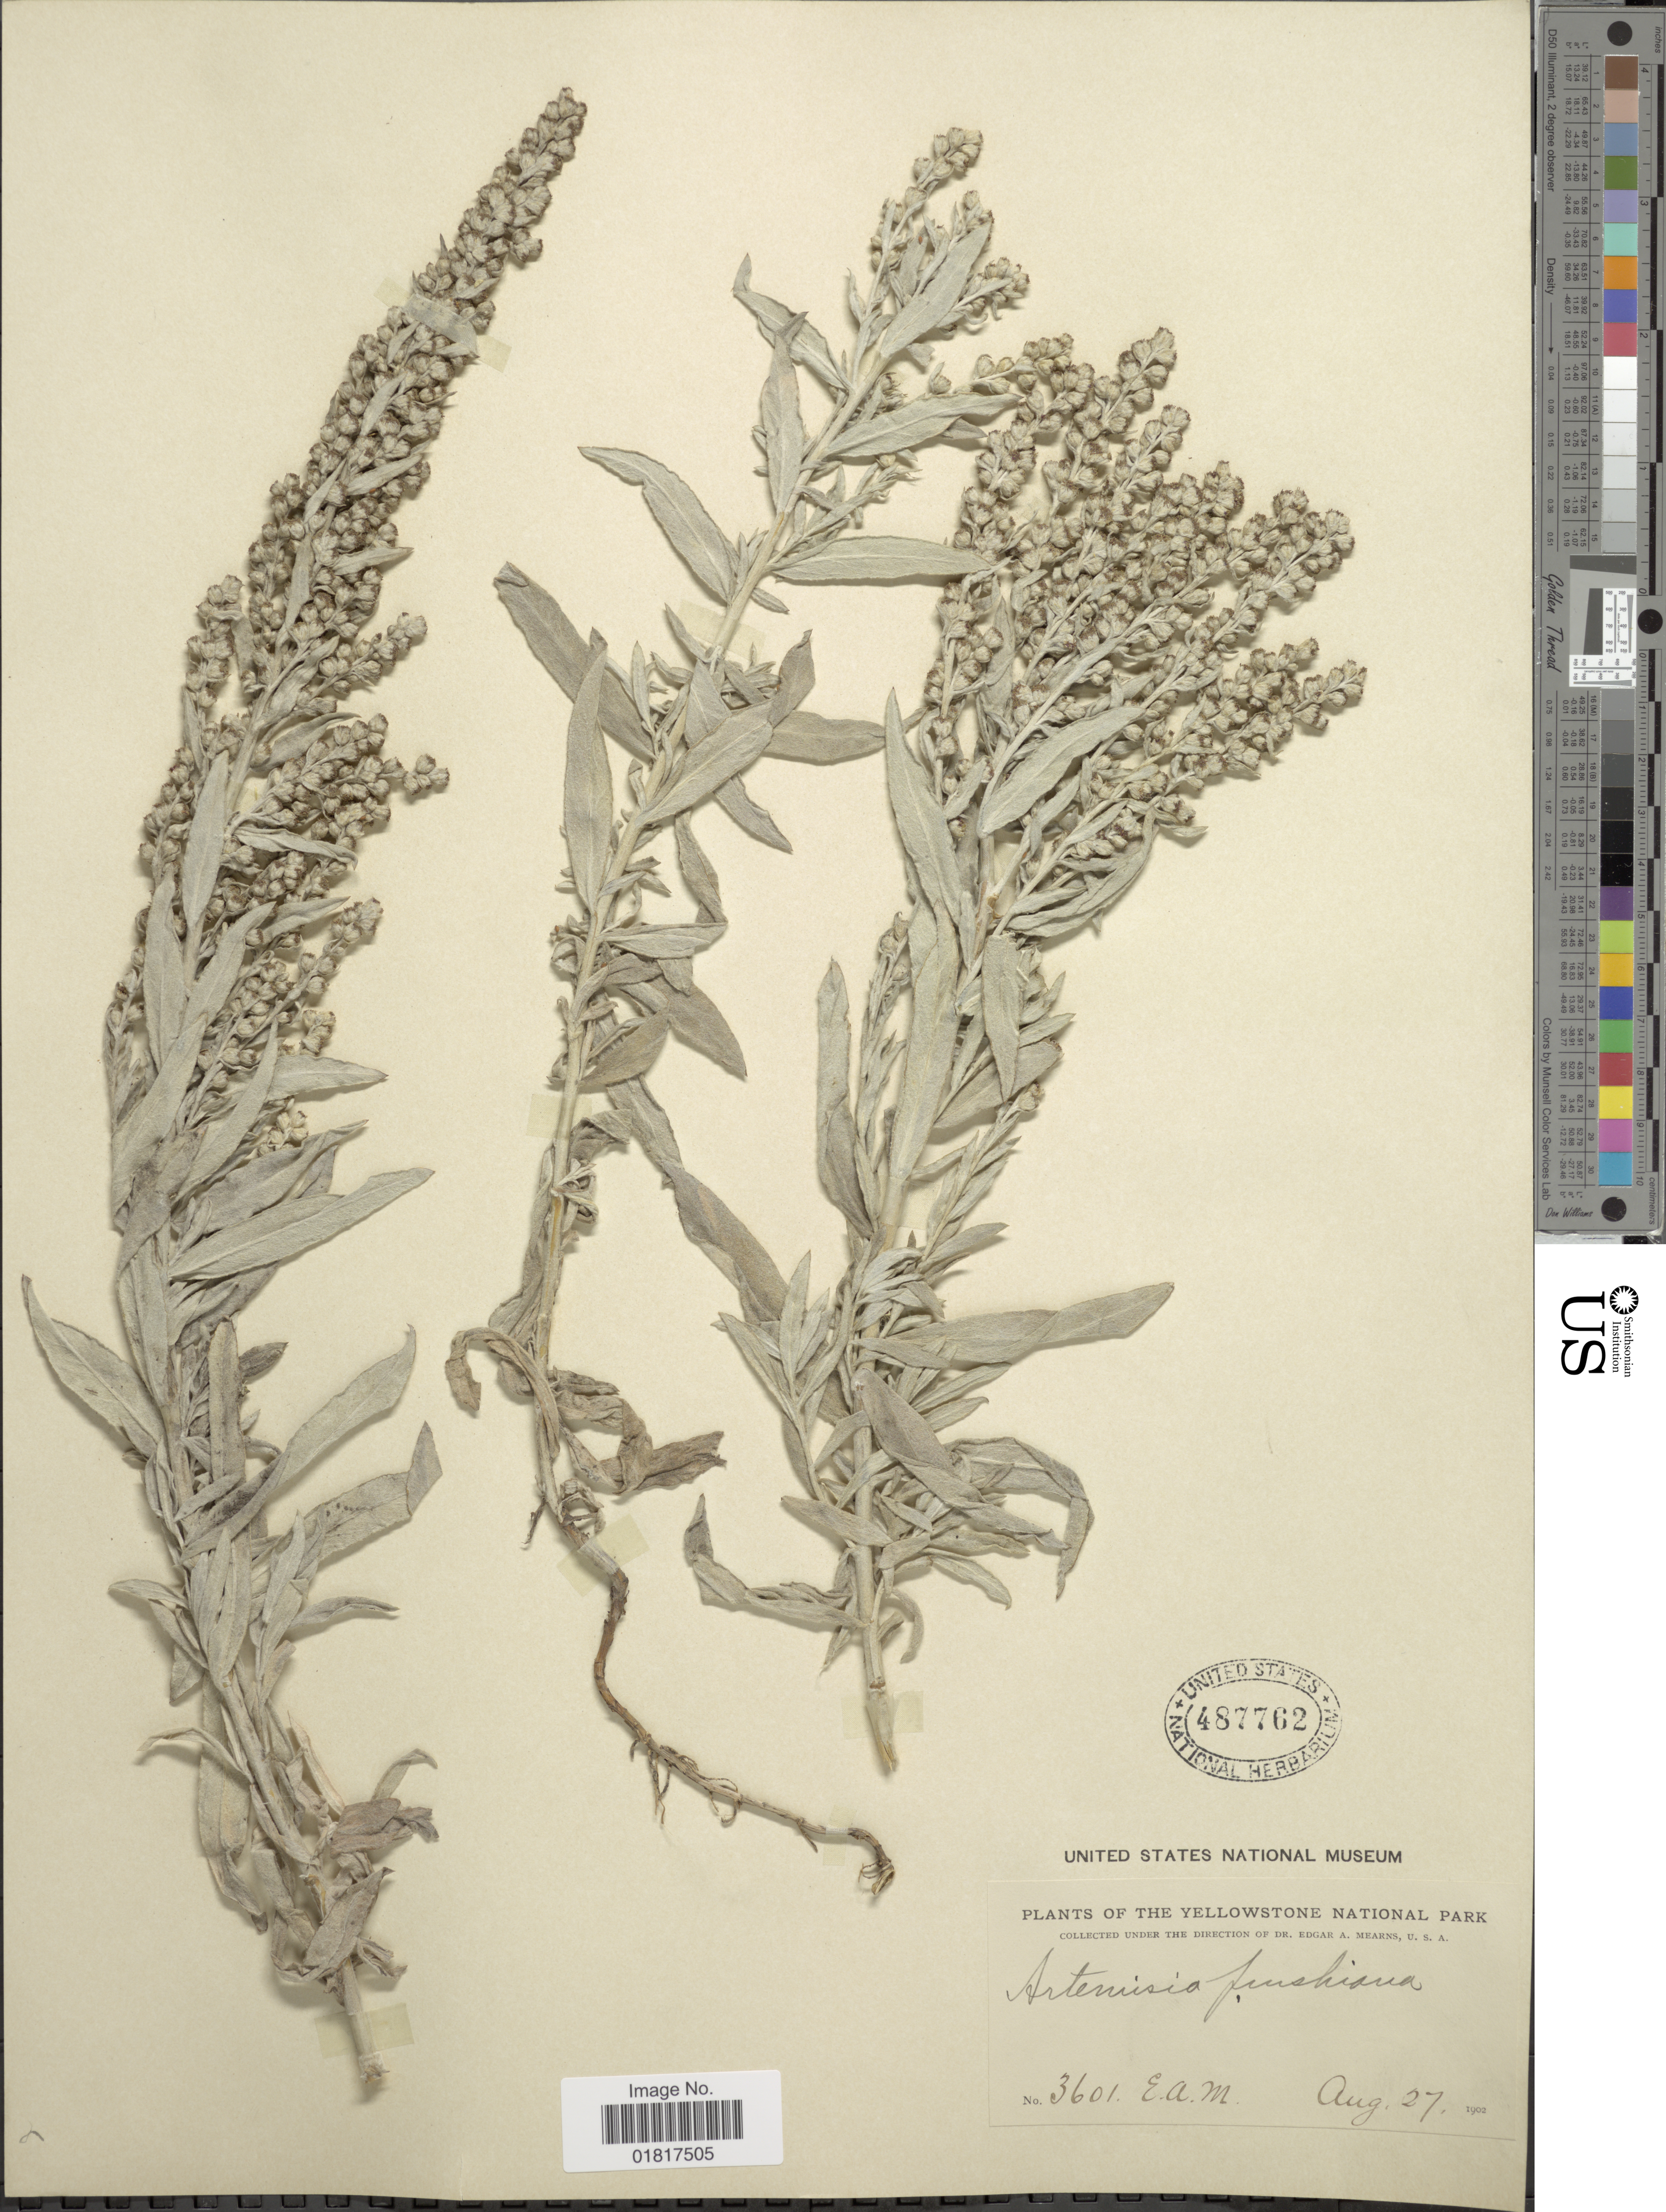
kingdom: Plantae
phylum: Tracheophyta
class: Magnoliopsida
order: Asterales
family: Asteraceae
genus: Artemisia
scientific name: Artemisia sp.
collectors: E. A. Mearns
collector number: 3601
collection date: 1902-08-27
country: United States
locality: The Yellowstone National Park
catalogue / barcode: US 487762